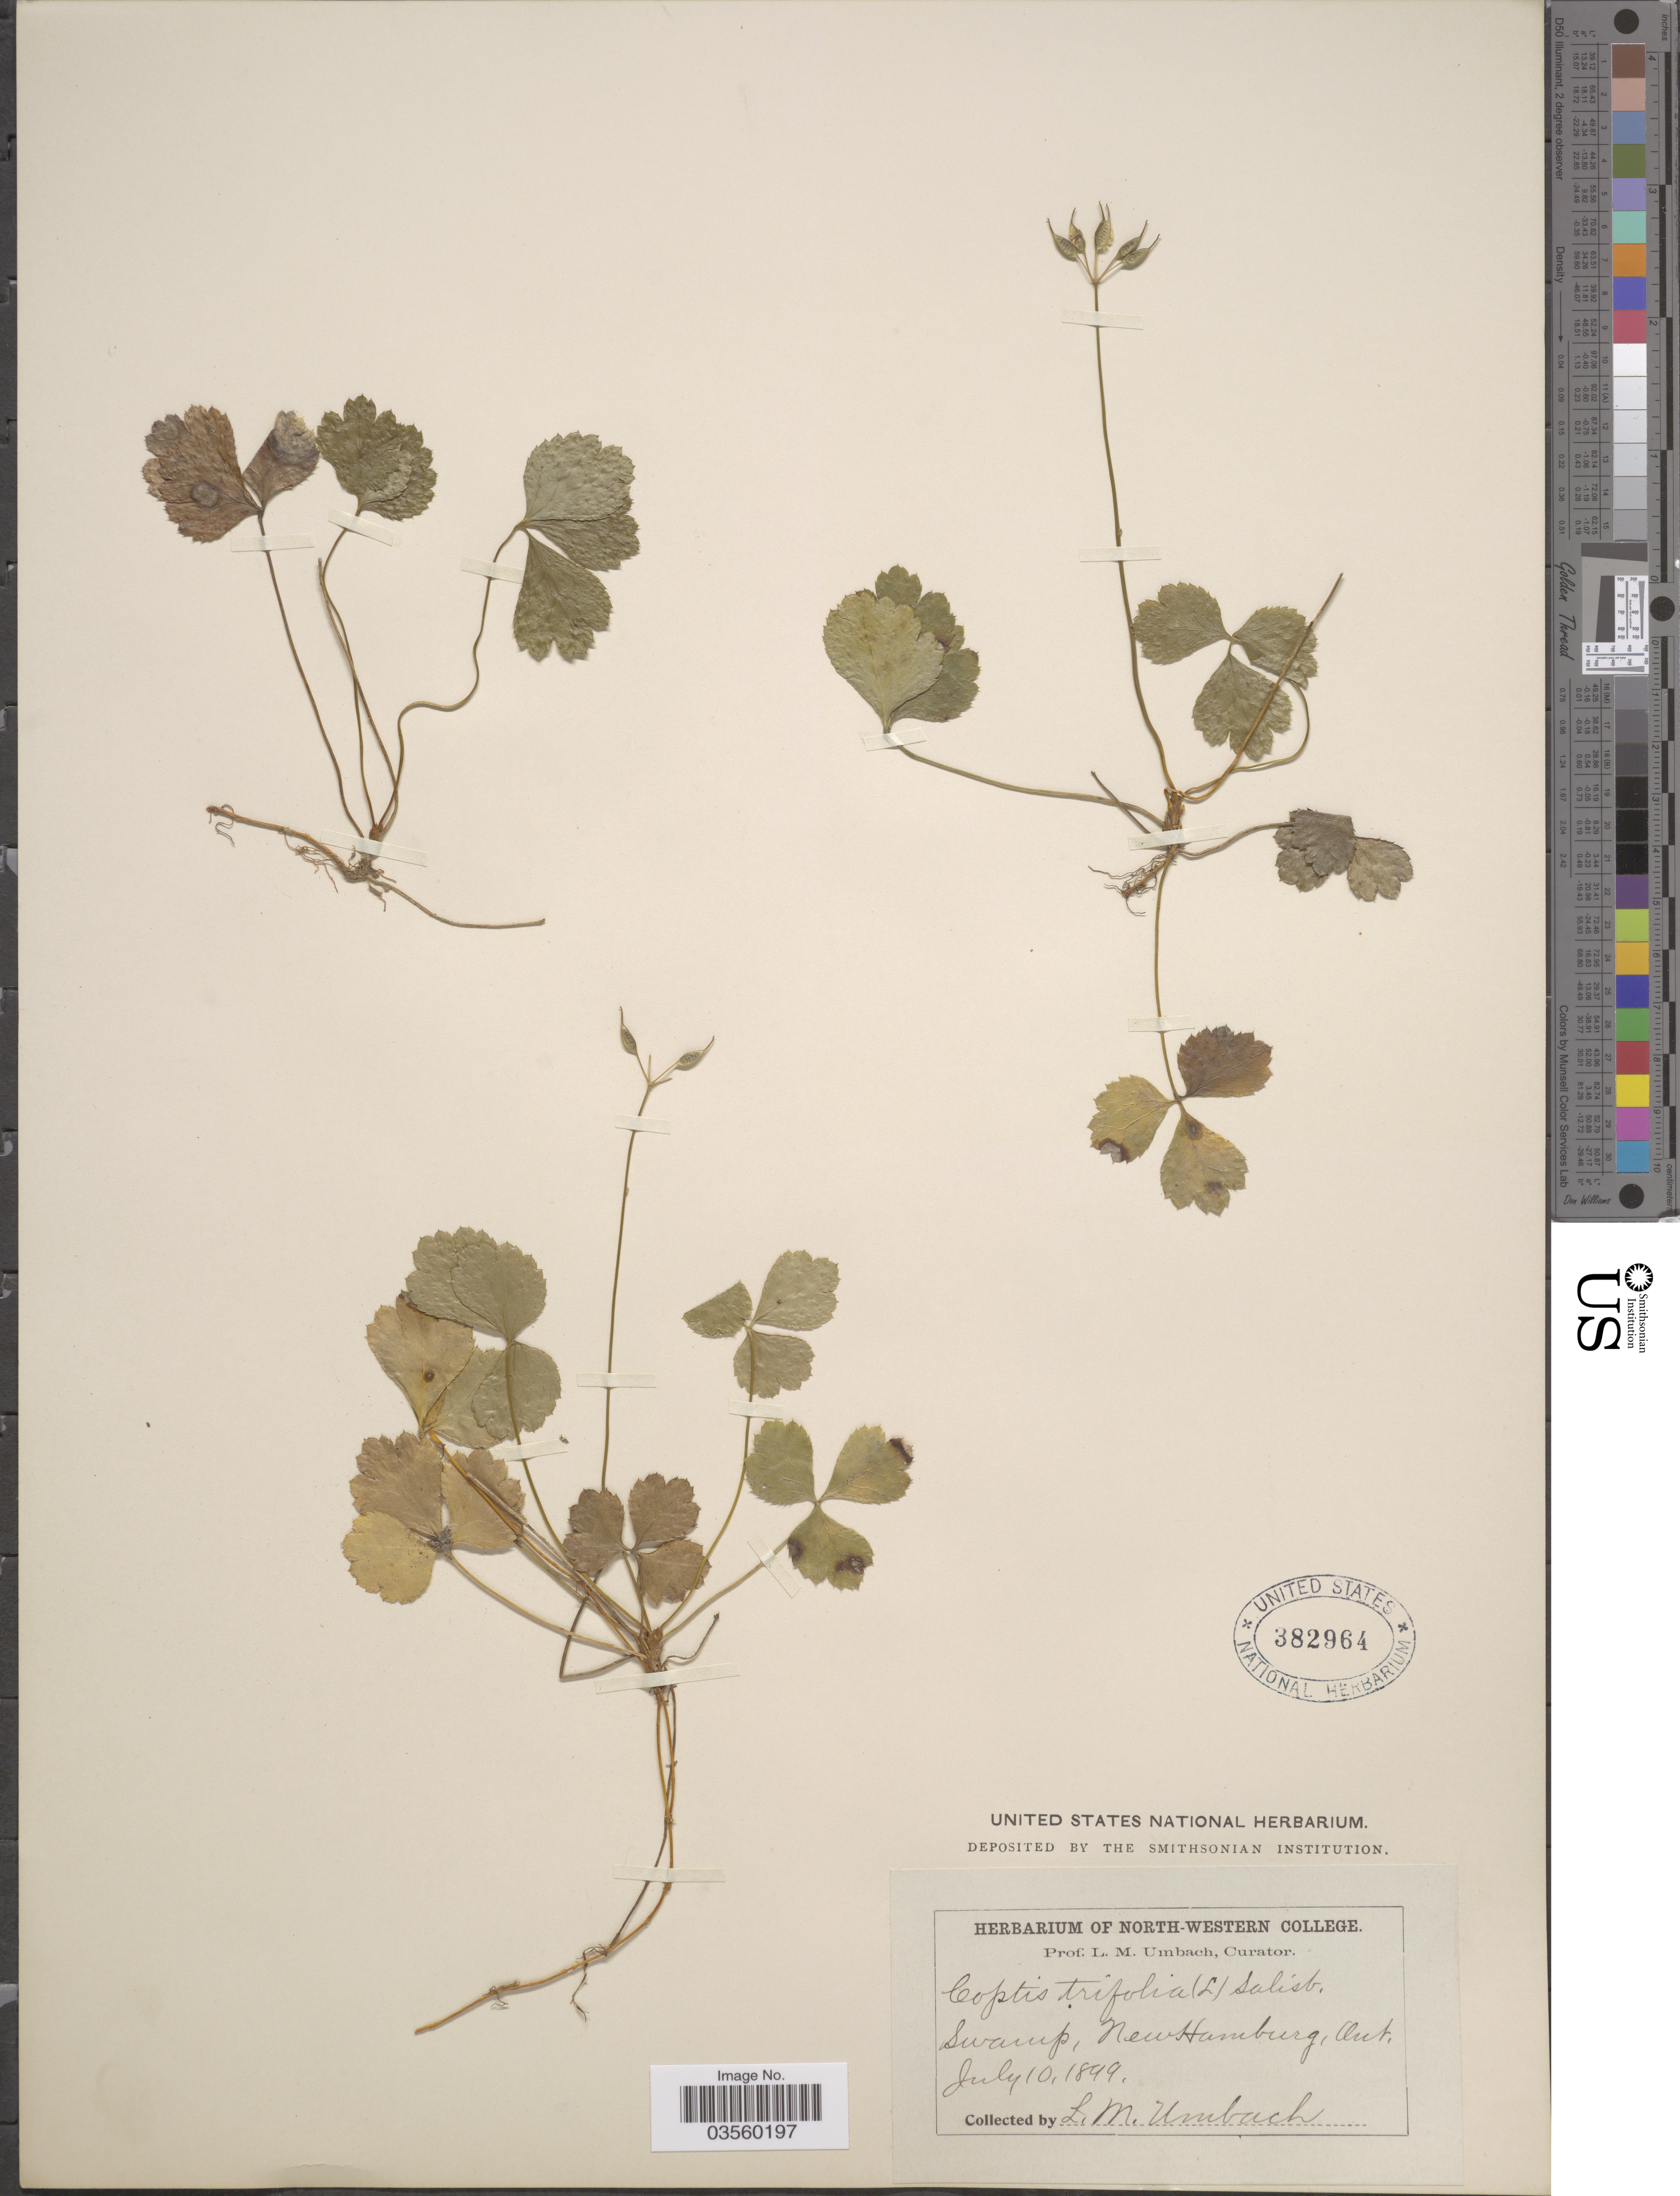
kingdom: Plantae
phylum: Tracheophyta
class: Magnoliopsida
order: Ranunculales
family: Ranunculaceae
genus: Coptis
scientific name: Coptis trifolia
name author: (L.) Salisb.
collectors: L. M. Umbach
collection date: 1899-07-10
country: Canada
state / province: Ontario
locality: Swamp, New Hamburg, Ont.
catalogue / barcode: US 382964